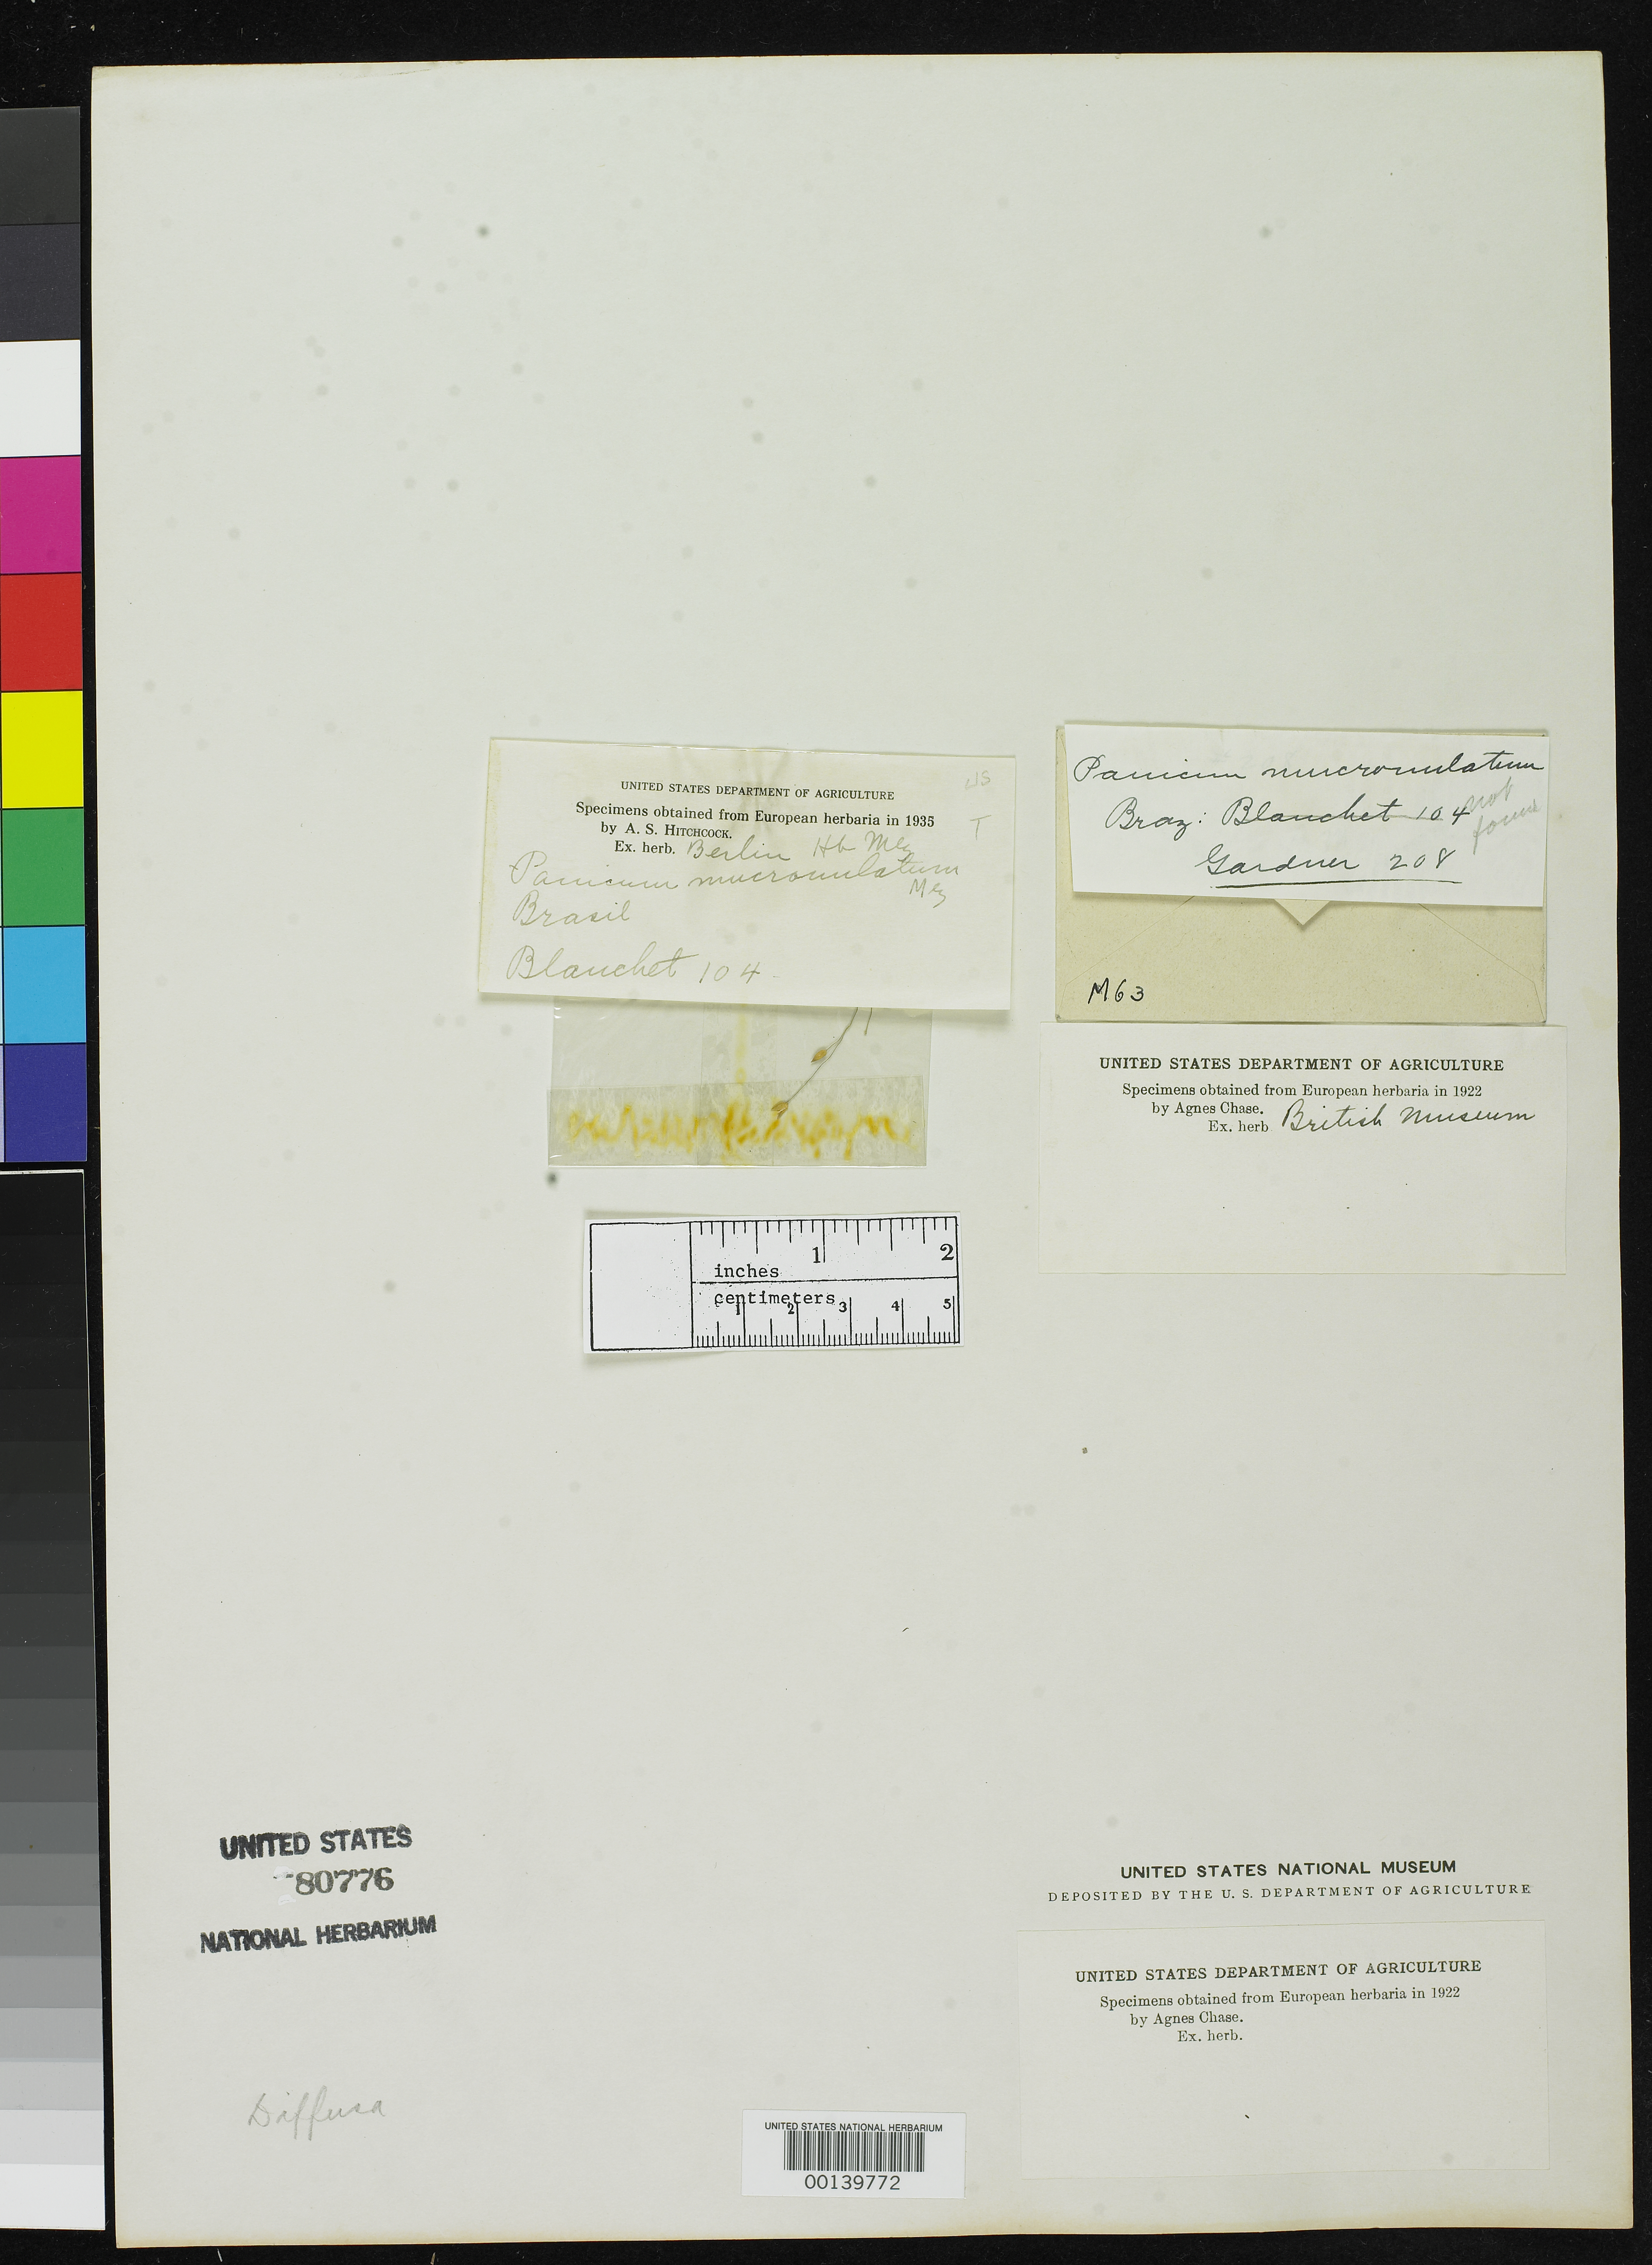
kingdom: Plantae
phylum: Tracheophyta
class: Liliopsida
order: Poales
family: Poaceae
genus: Panicum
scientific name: Panicum mucronulatum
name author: Mez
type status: Type Fragment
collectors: G. Gardner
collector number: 208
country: Brazil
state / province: Minas Gerais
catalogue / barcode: US 80776